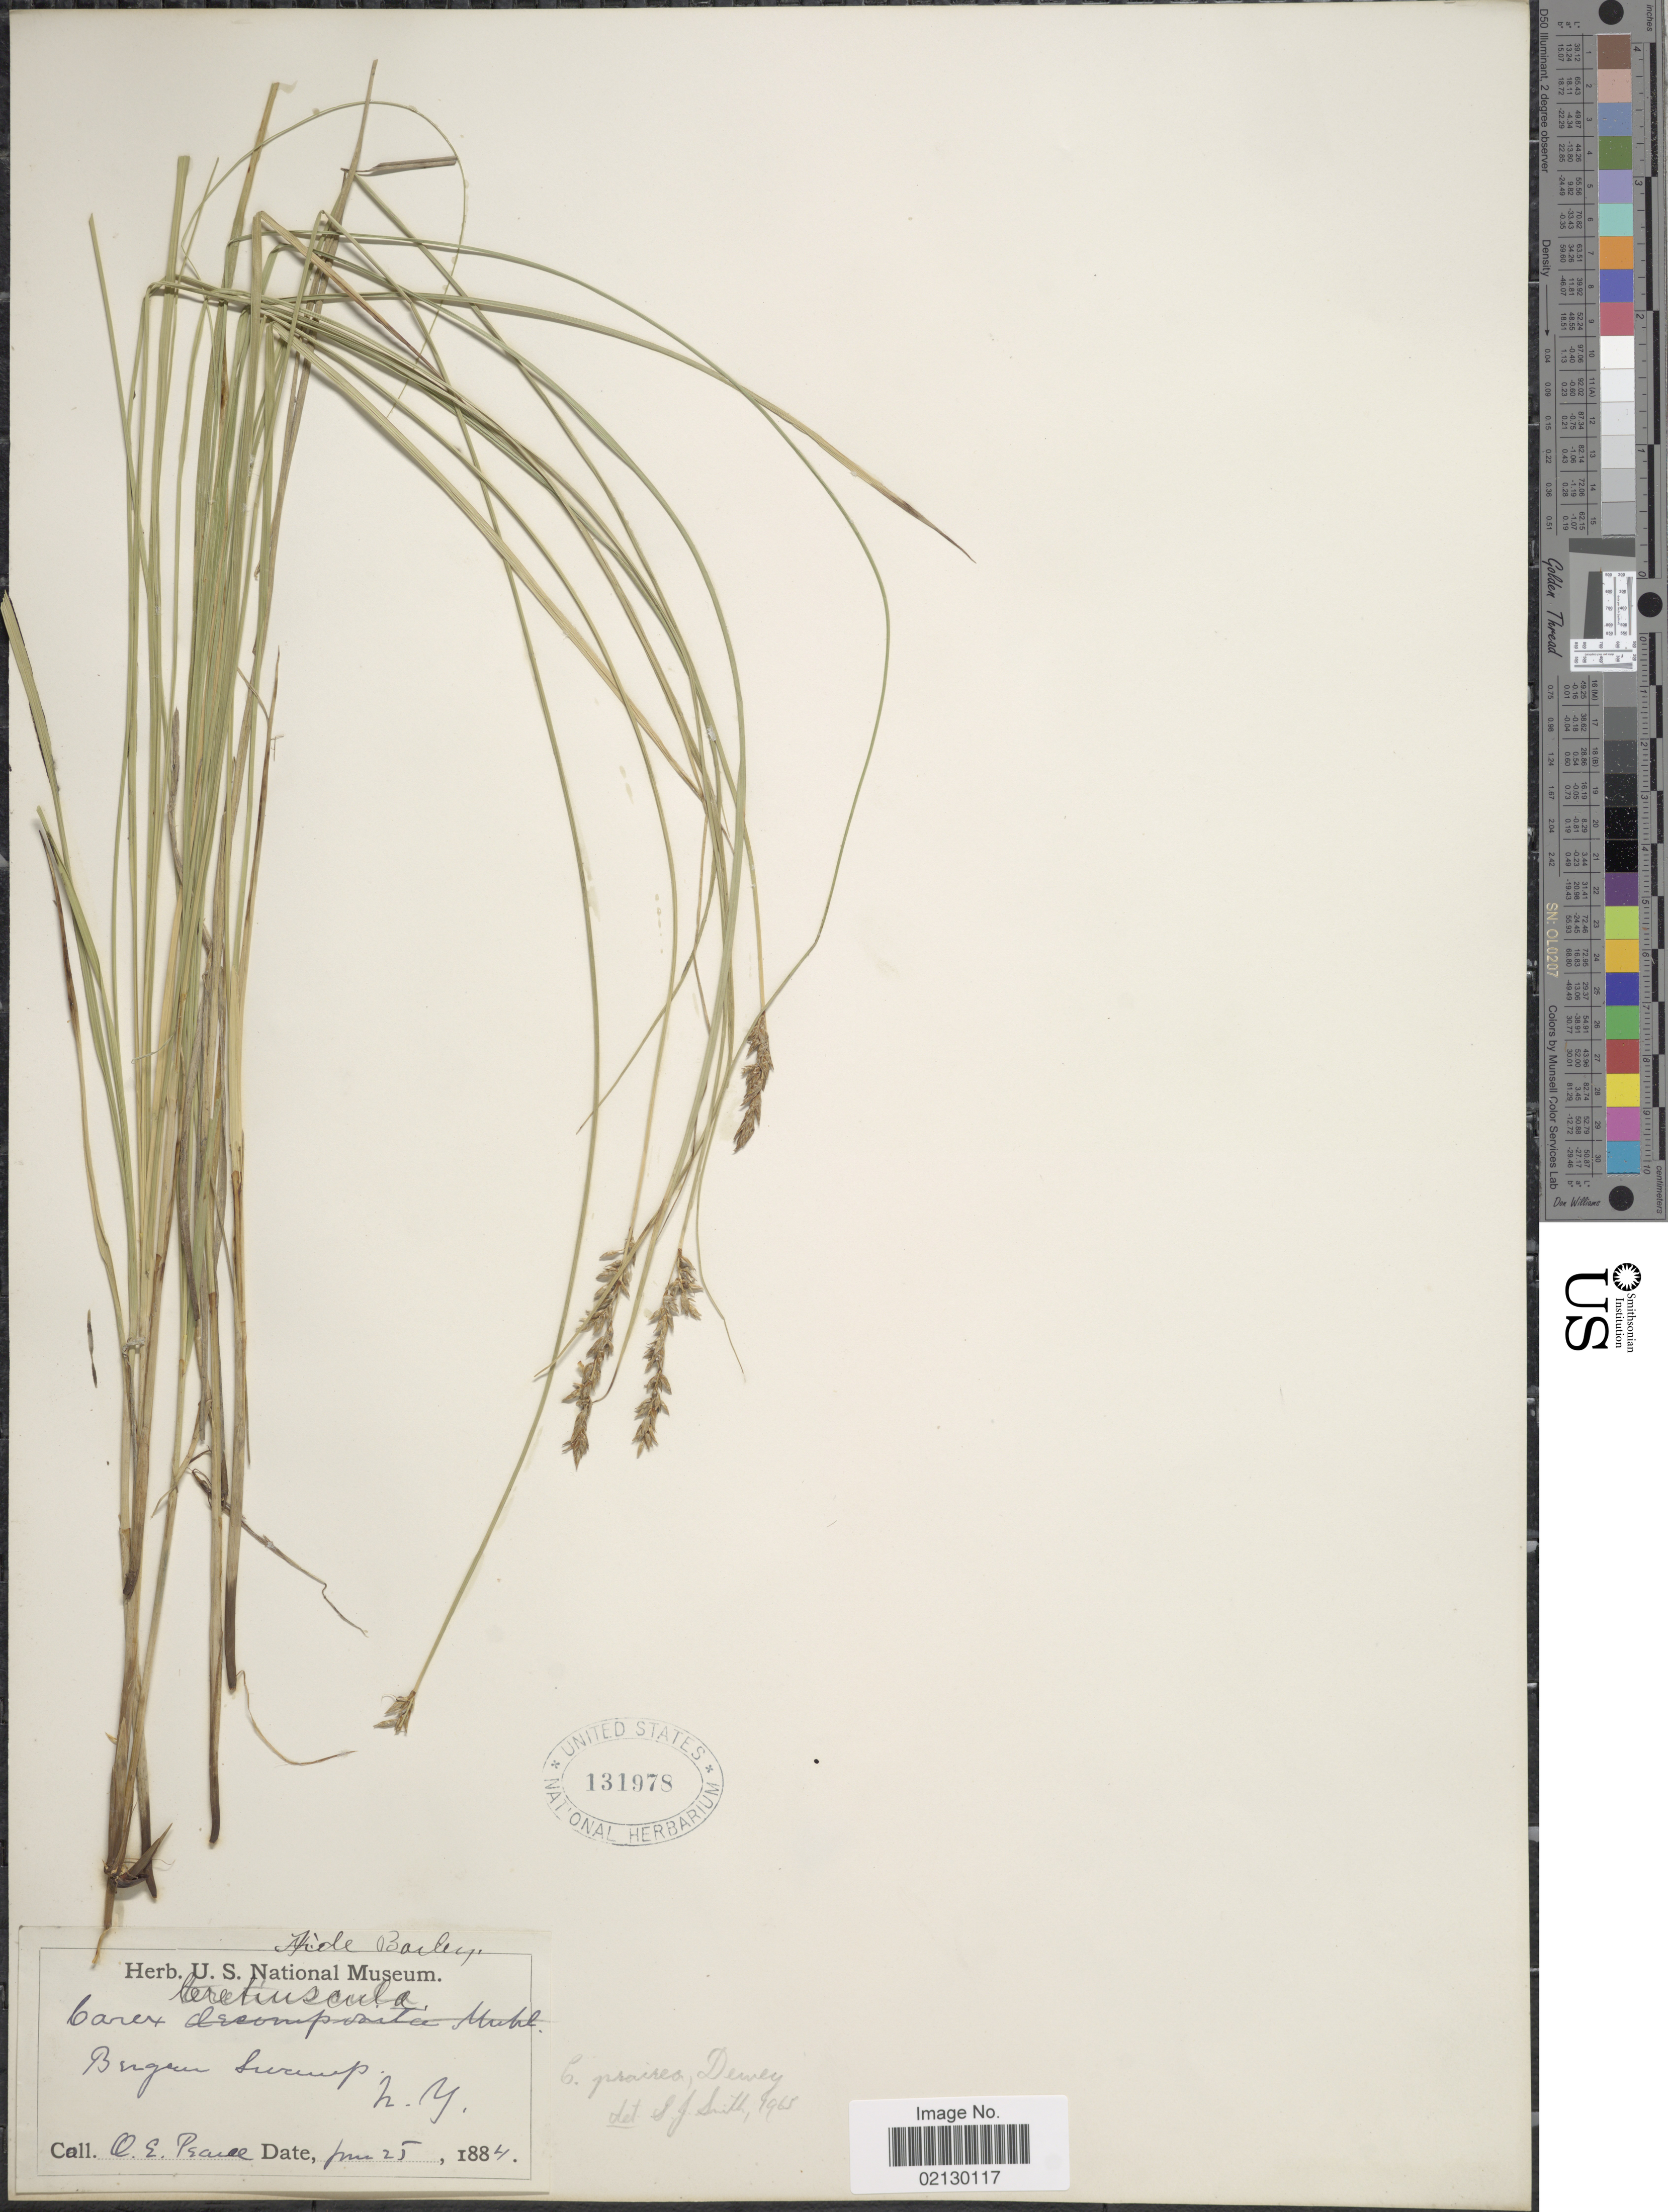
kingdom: Plantae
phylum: Tracheophyta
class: Liliopsida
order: Poales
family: Cyperaceae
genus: Carex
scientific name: Carex prairea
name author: Dewey ex Alph. Wood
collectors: O. E. Pearce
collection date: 1884-06-25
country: United States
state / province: New York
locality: Bergen Swamp, N. Y.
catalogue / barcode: US 131978